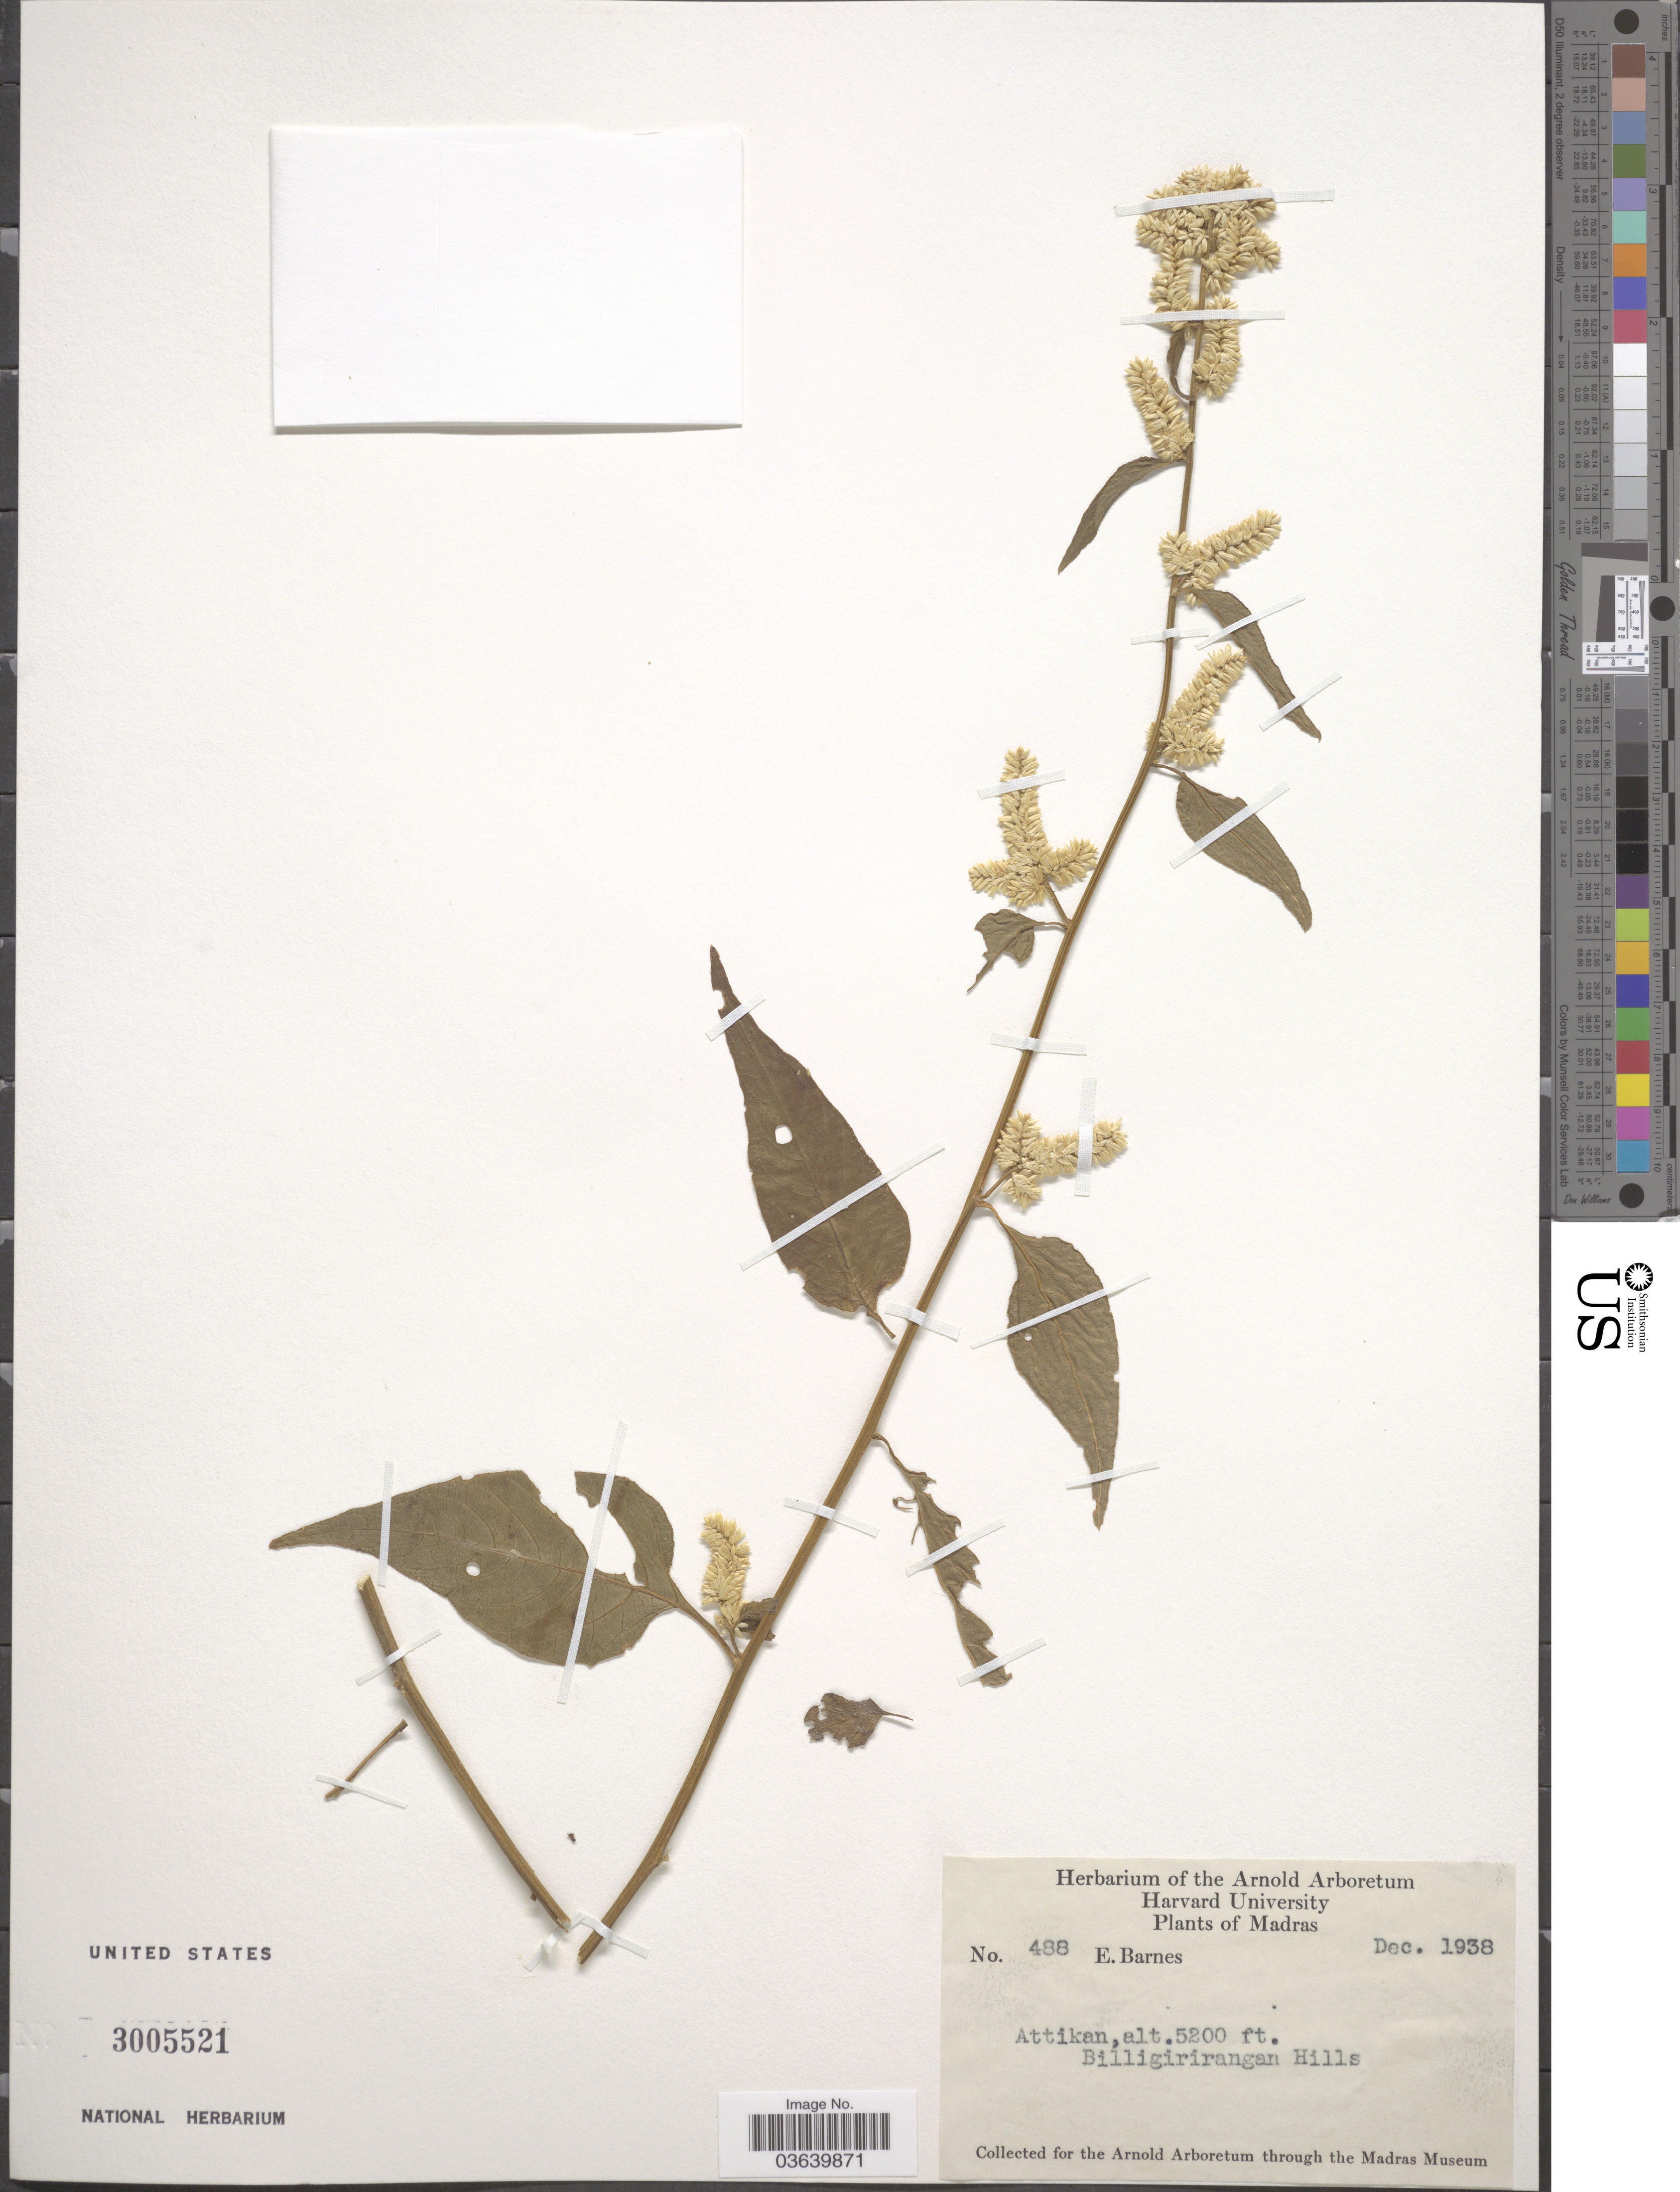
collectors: E. Barnes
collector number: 488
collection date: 1938-12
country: India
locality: Madras. Attikan. Billigirirangan Hills.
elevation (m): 1585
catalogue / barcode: US 3005521